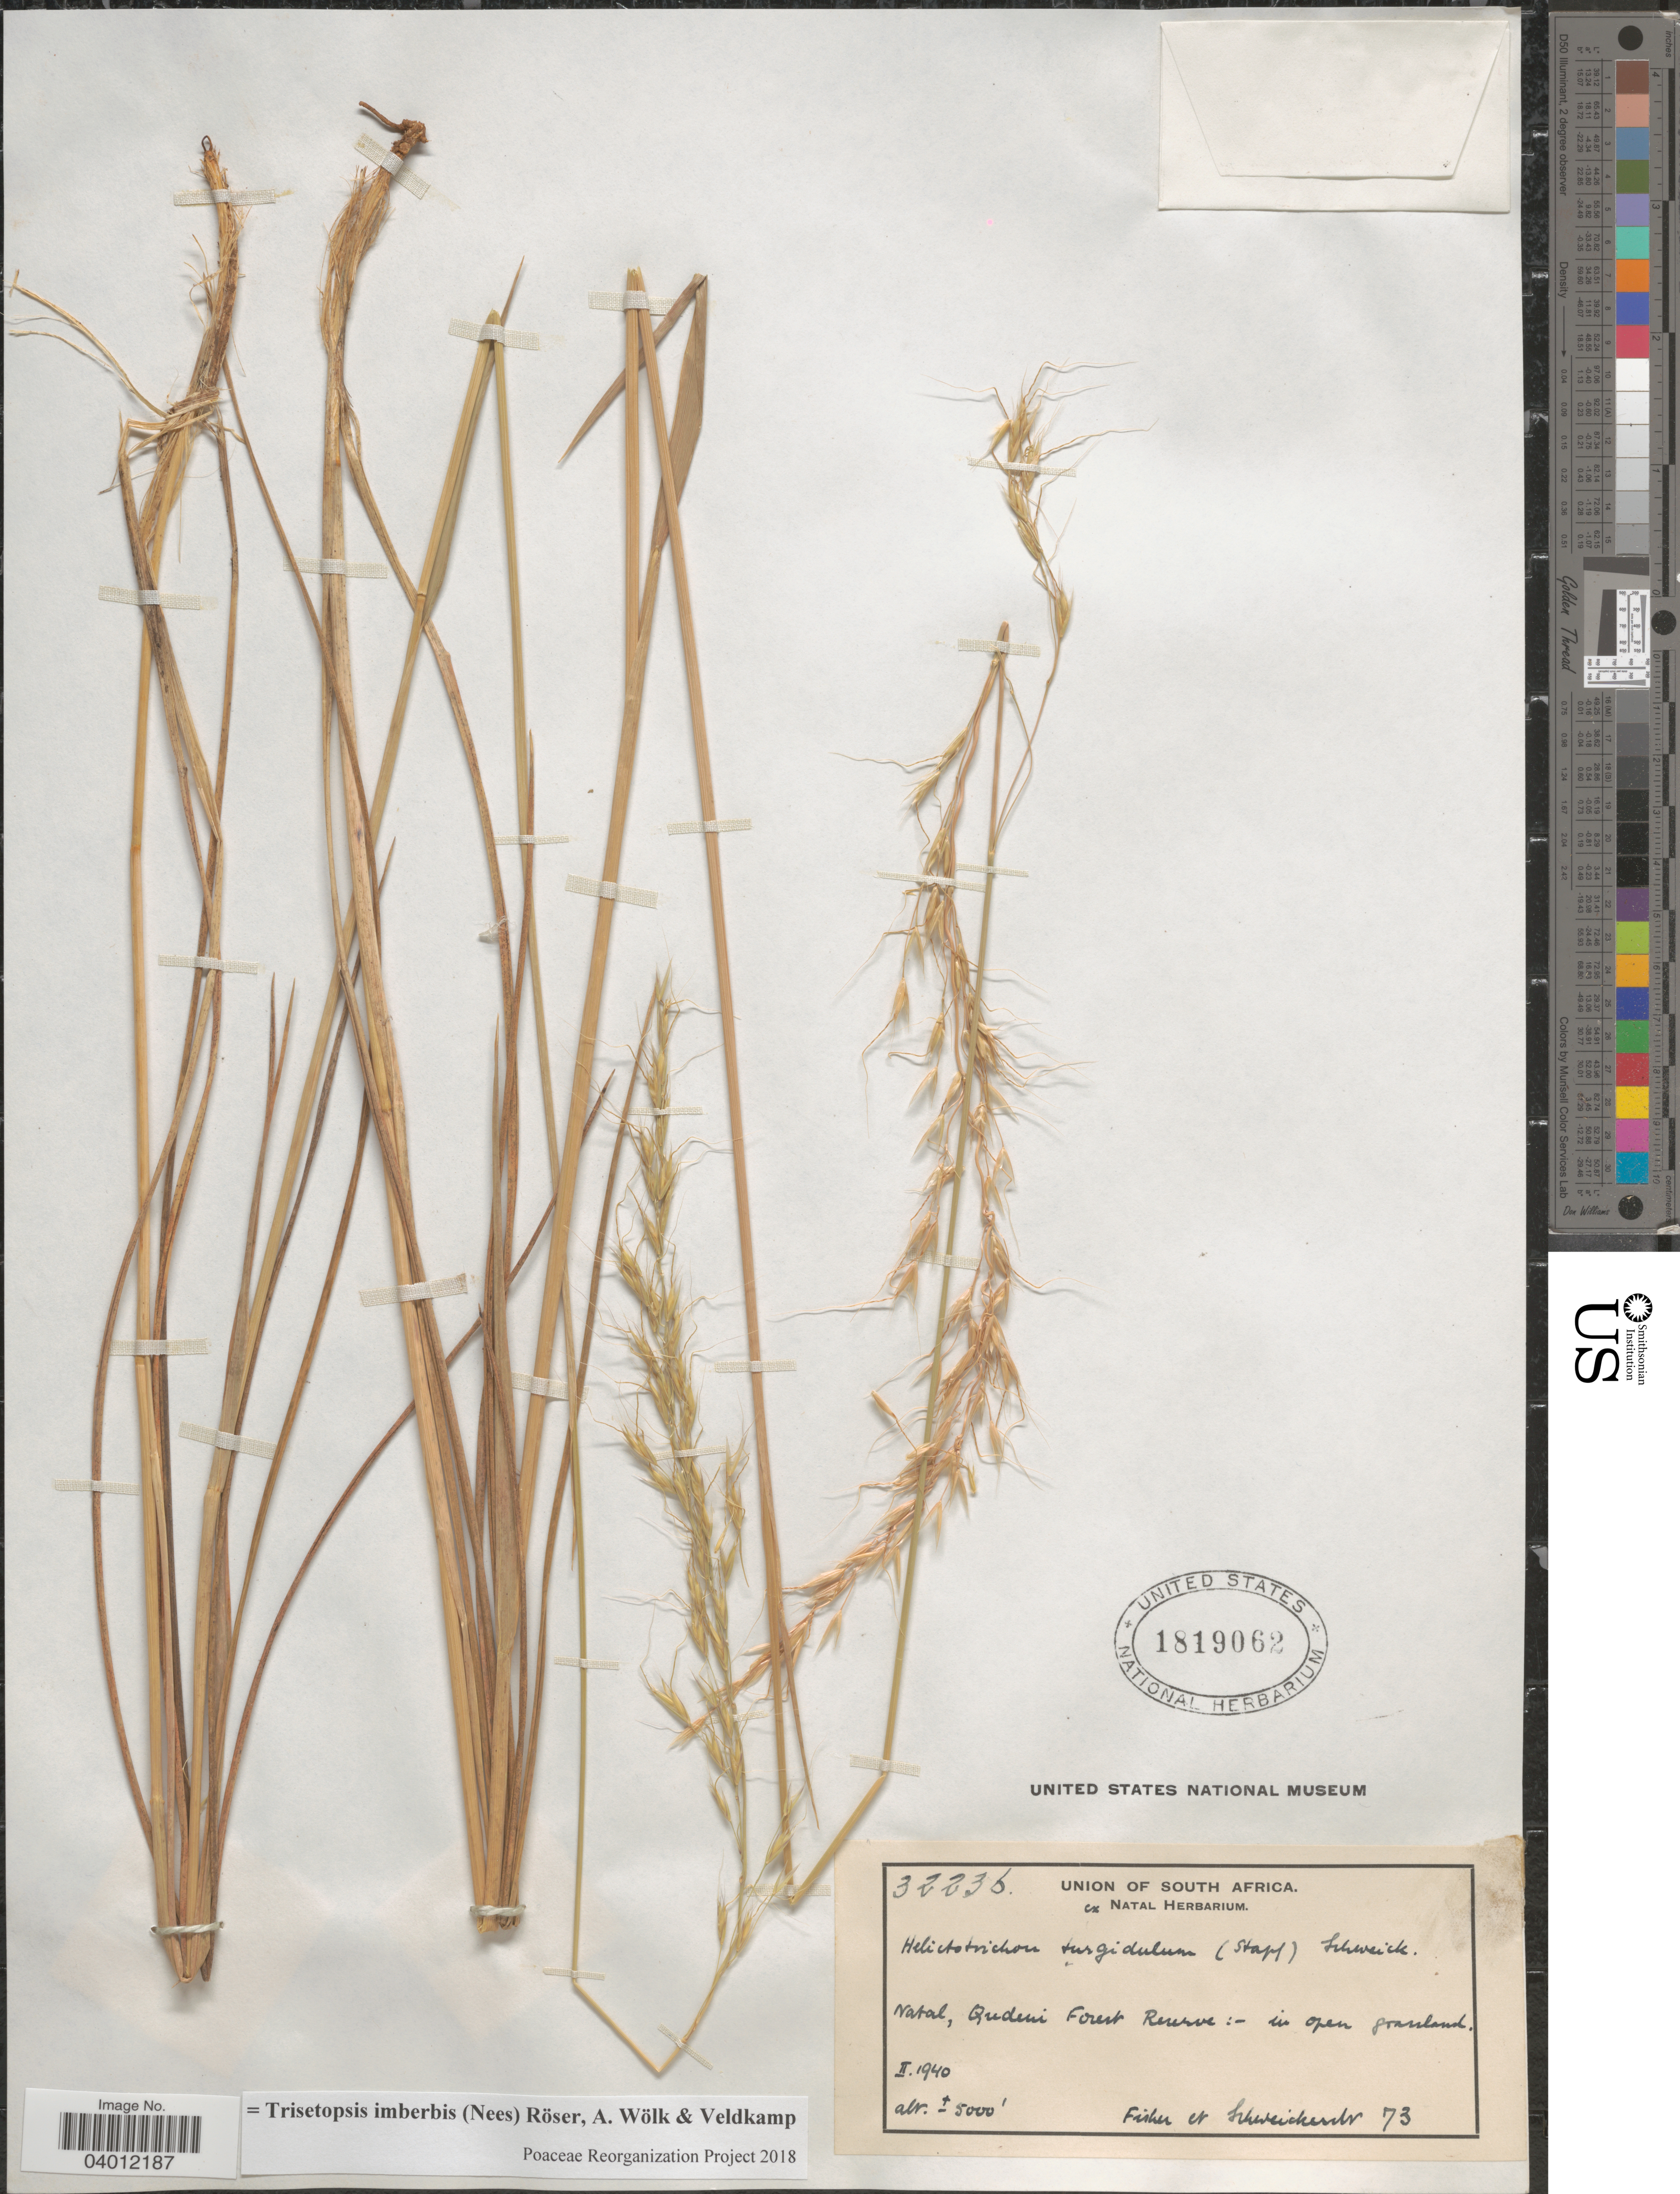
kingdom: Plantae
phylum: Tracheophyta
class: Liliopsida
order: Poales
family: Poaceae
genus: Trisetopsis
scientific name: Trisetopsis imberbis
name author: (Nees) Röser et al.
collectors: -- Fisher & -. Schweickerdt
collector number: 73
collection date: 1940-02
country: South Africa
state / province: KwaZulu-Natal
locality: Natal, Qudeni Forest Reserve.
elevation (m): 1524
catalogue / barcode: US 1819062